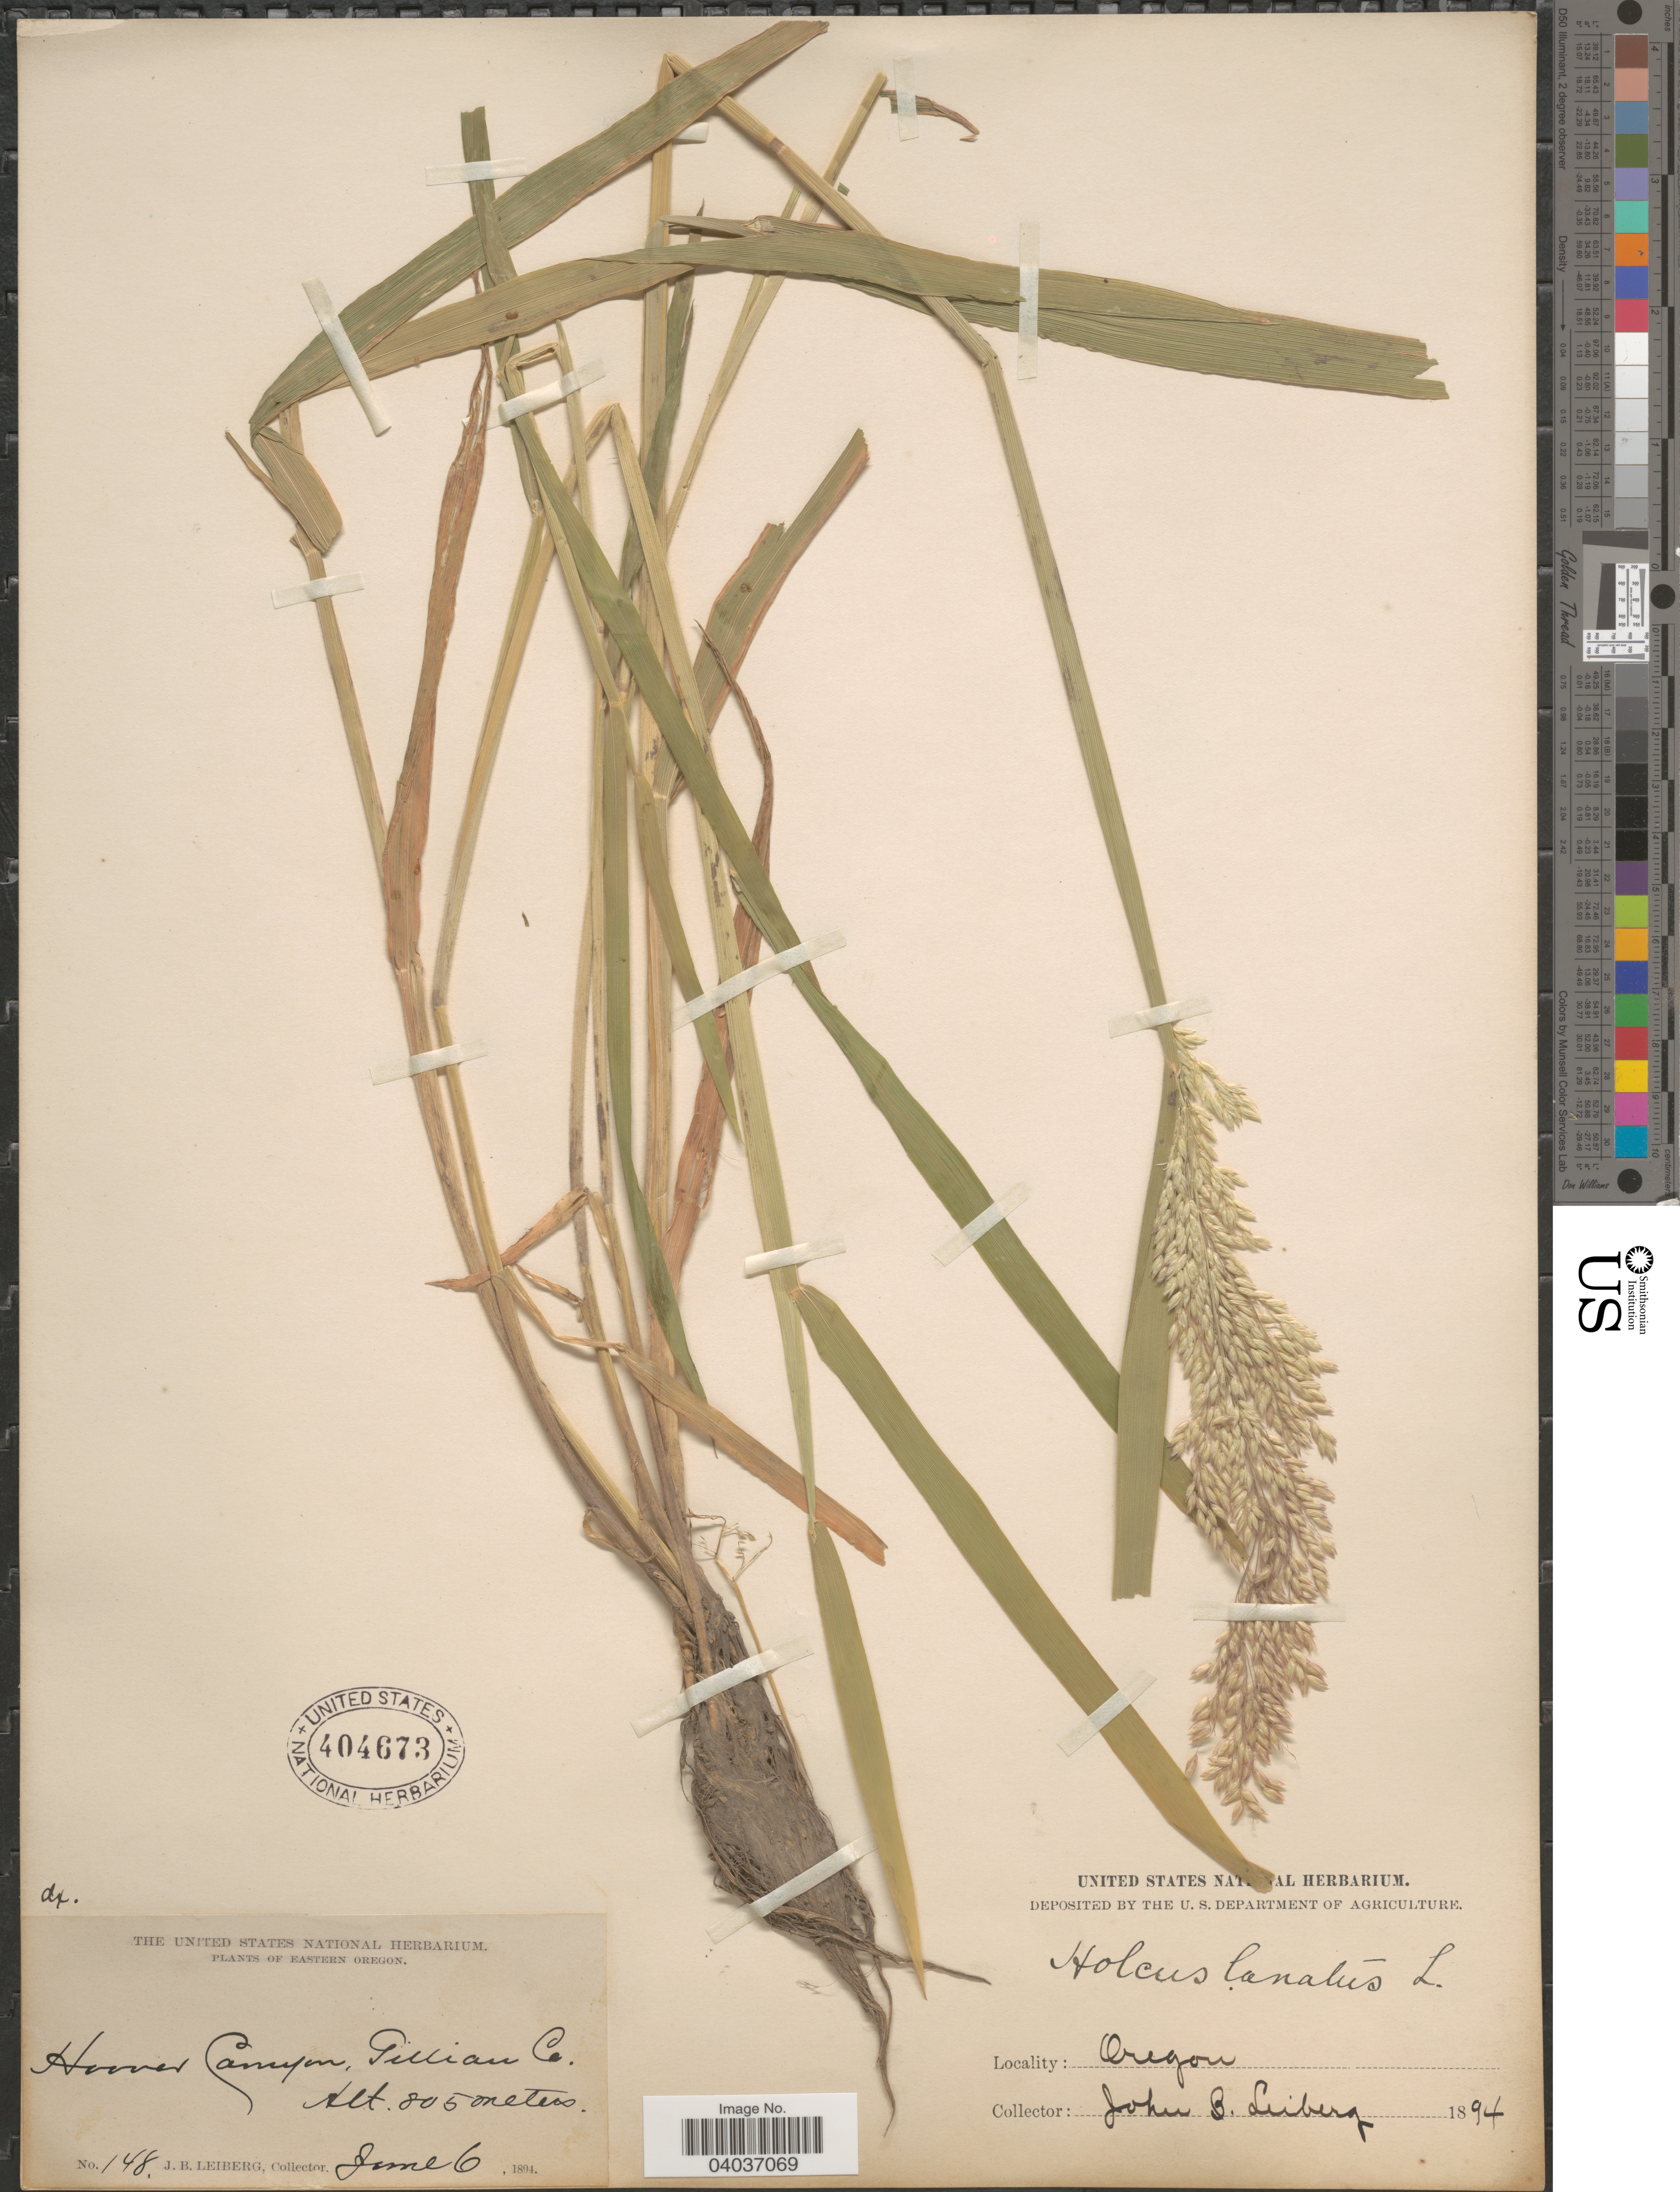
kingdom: Plantae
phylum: Tracheophyta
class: Liliopsida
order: Poales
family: Poaceae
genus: Holcus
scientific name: Holcus lanatus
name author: L.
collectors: J. B. Leiberg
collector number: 148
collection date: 1894-06-06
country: United States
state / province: Oregon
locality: Eastern Oregon. Hoover Canyon, Gillian Co.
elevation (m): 805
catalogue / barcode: US 404673